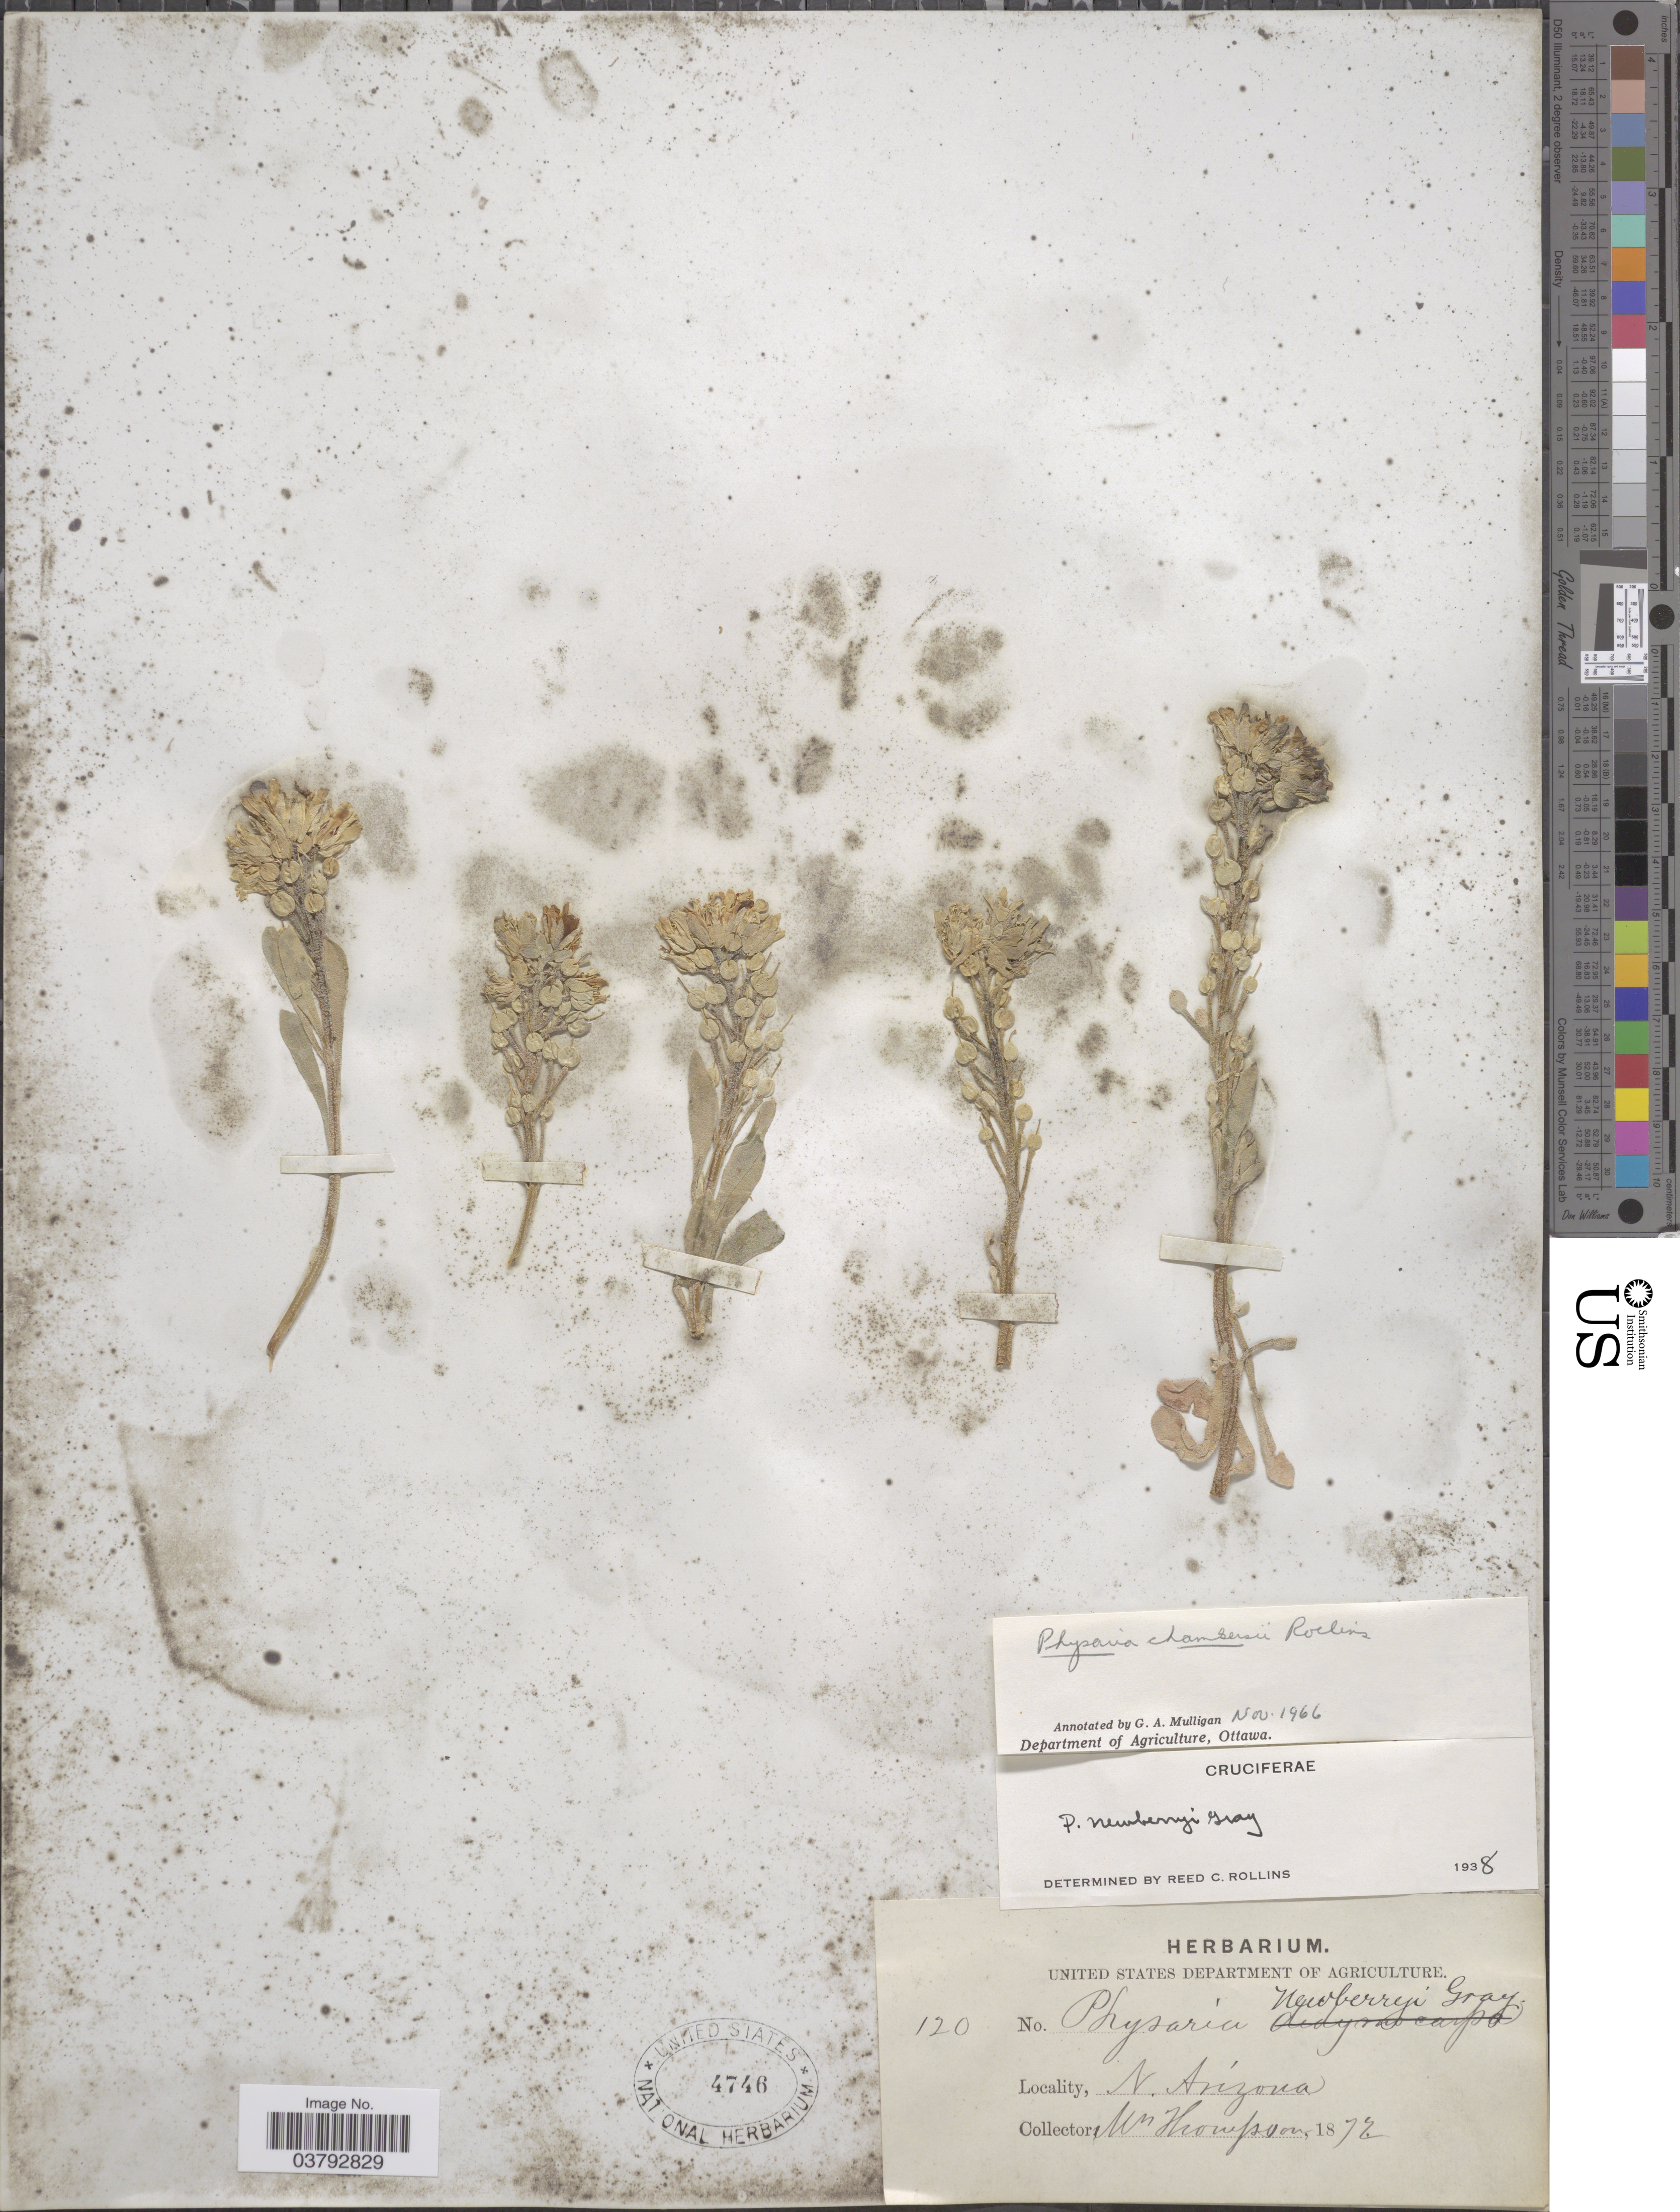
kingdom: Plantae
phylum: Tracheophyta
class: Magnoliopsida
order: Brassicales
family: Brassicaceae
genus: Physaria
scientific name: Physaria chambersii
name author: Rollins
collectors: Thompson, --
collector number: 120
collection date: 1872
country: United States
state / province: Arizona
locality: N. Arizona.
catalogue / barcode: US 4746